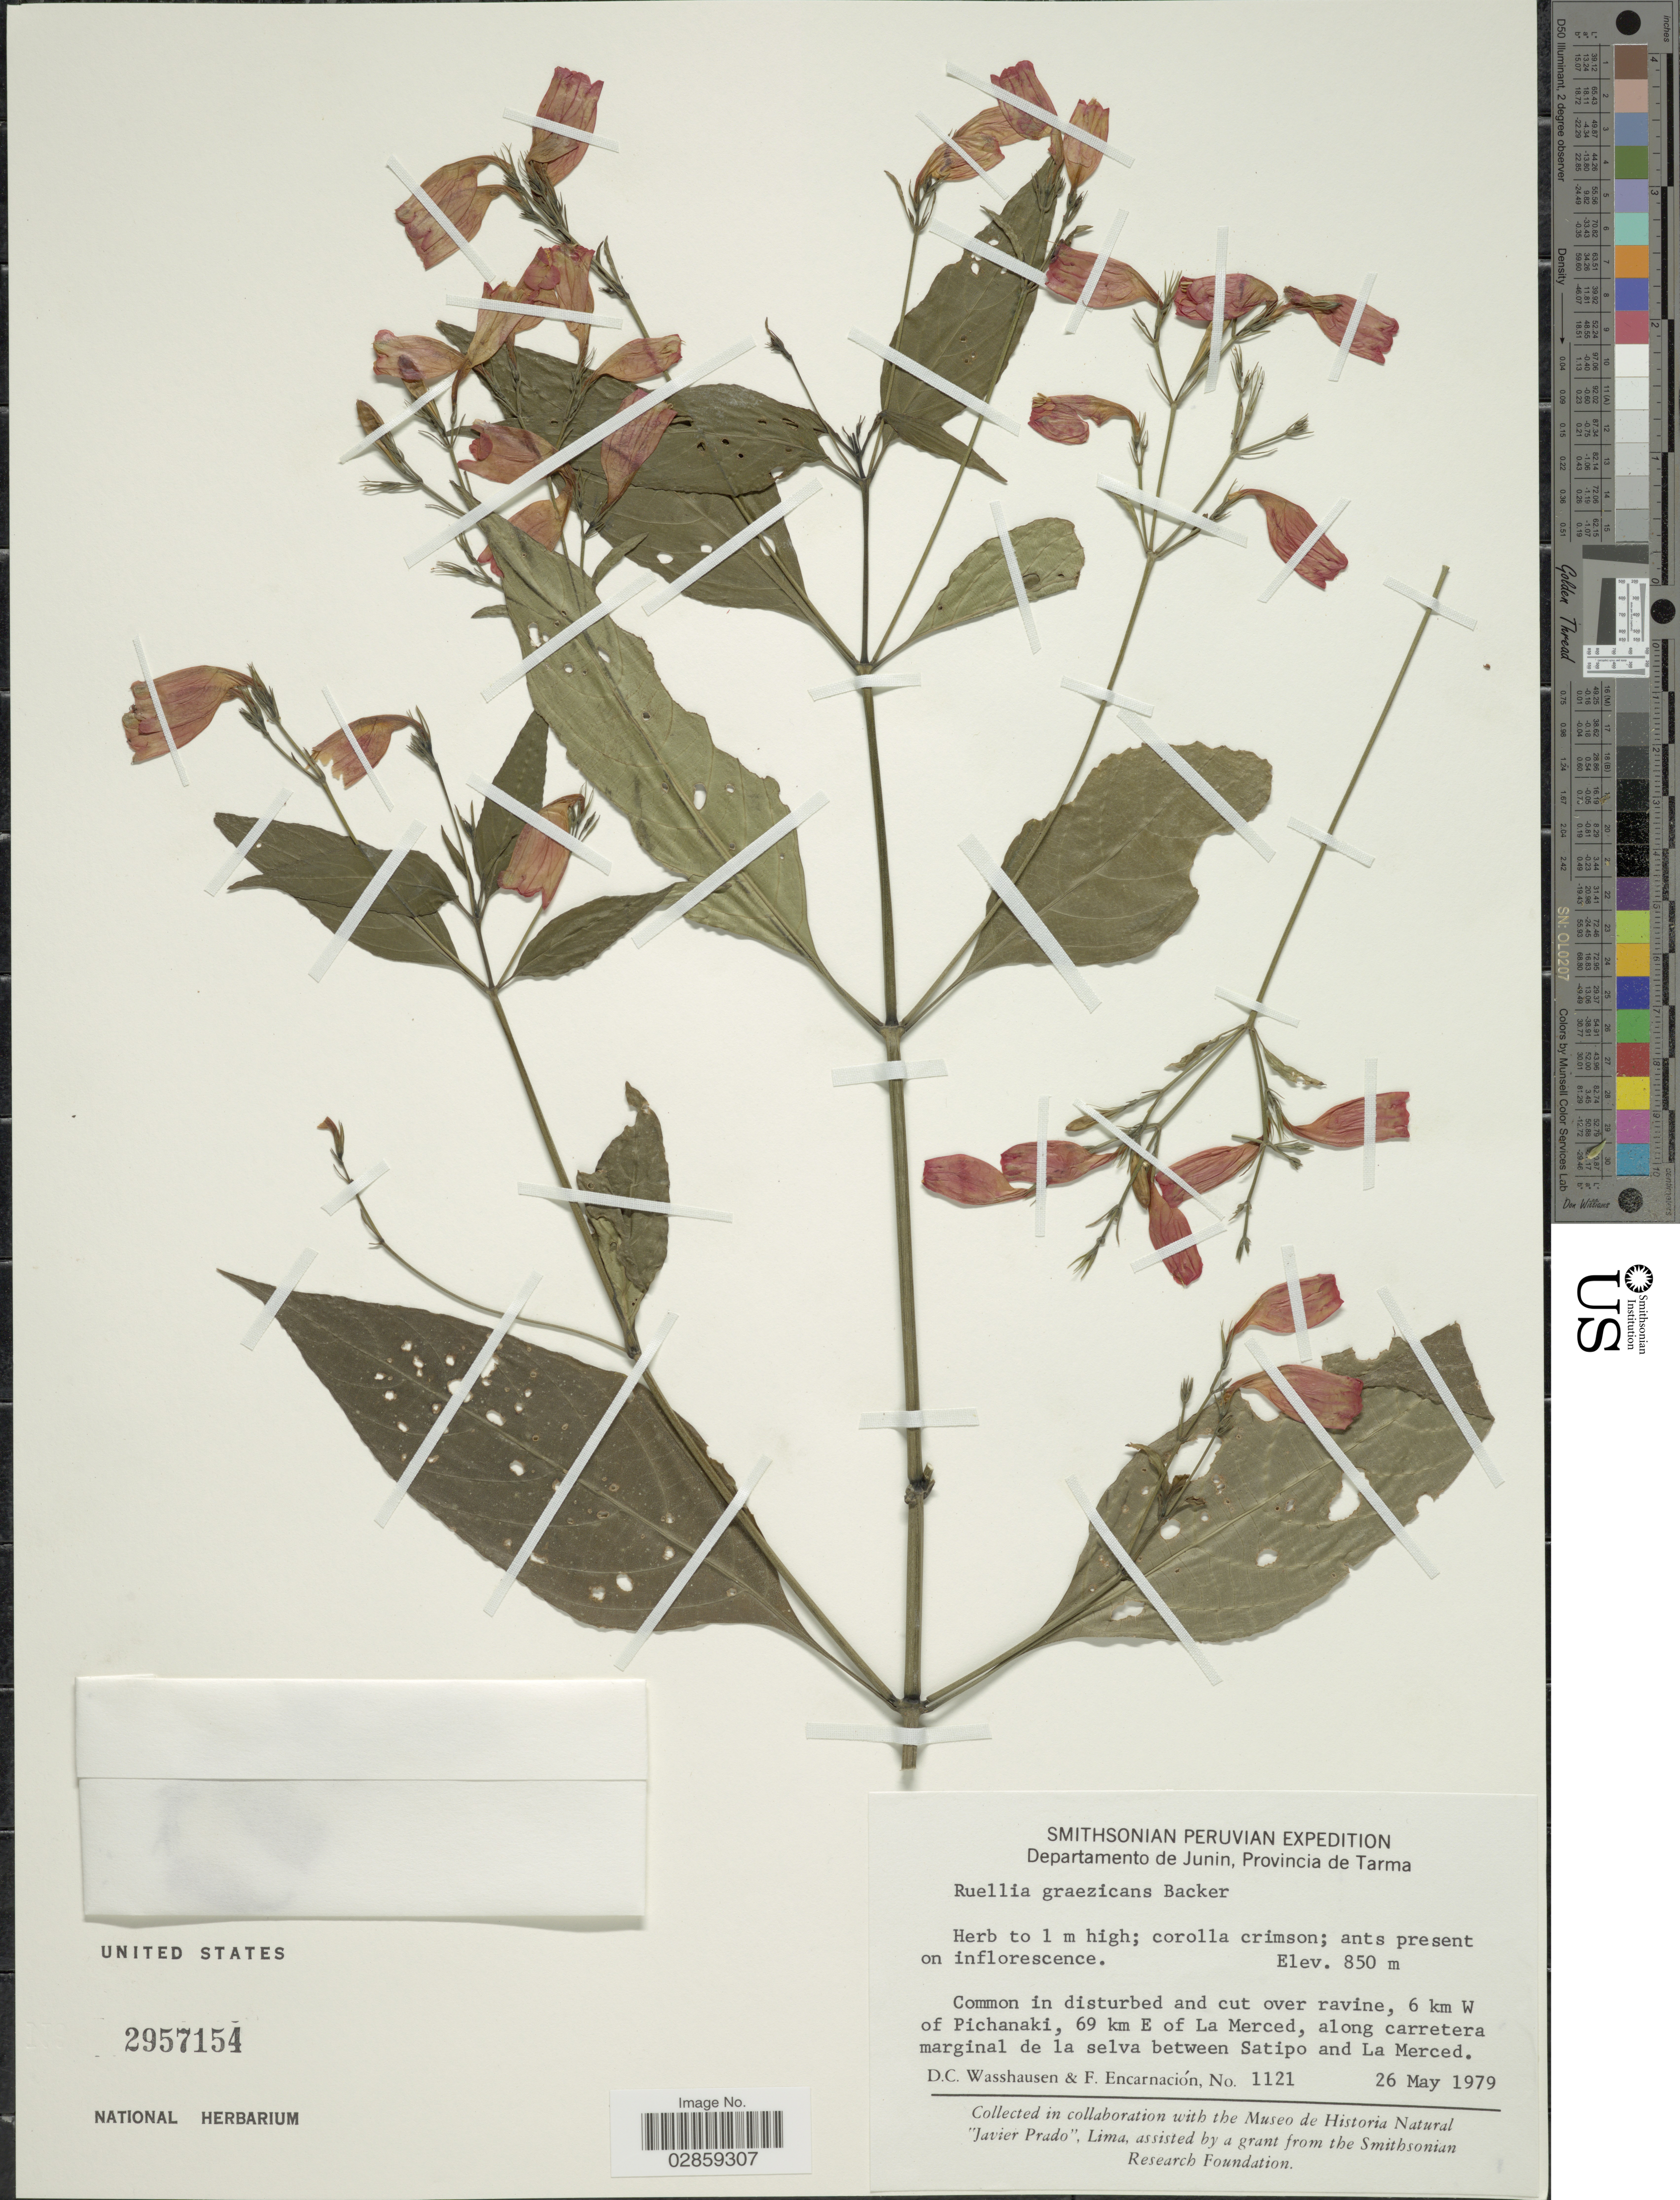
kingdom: Plantae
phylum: Tracheophyta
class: Magnoliopsida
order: Lamiales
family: Acanthaceae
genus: Ruellia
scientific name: Ruellia brevifolia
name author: (Pohl) C. Ezcurra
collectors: D. C. Wasshausen & F. Encarnación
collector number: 1121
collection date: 1979-05-26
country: Peru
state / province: Junín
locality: Departamento de Junin, Provincia de Tarma, 6 km W of Pichanaki, 69 km E of La Merced, along carretera marginal de la selva between Satípo and La Merced.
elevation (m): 850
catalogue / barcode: US 2957154